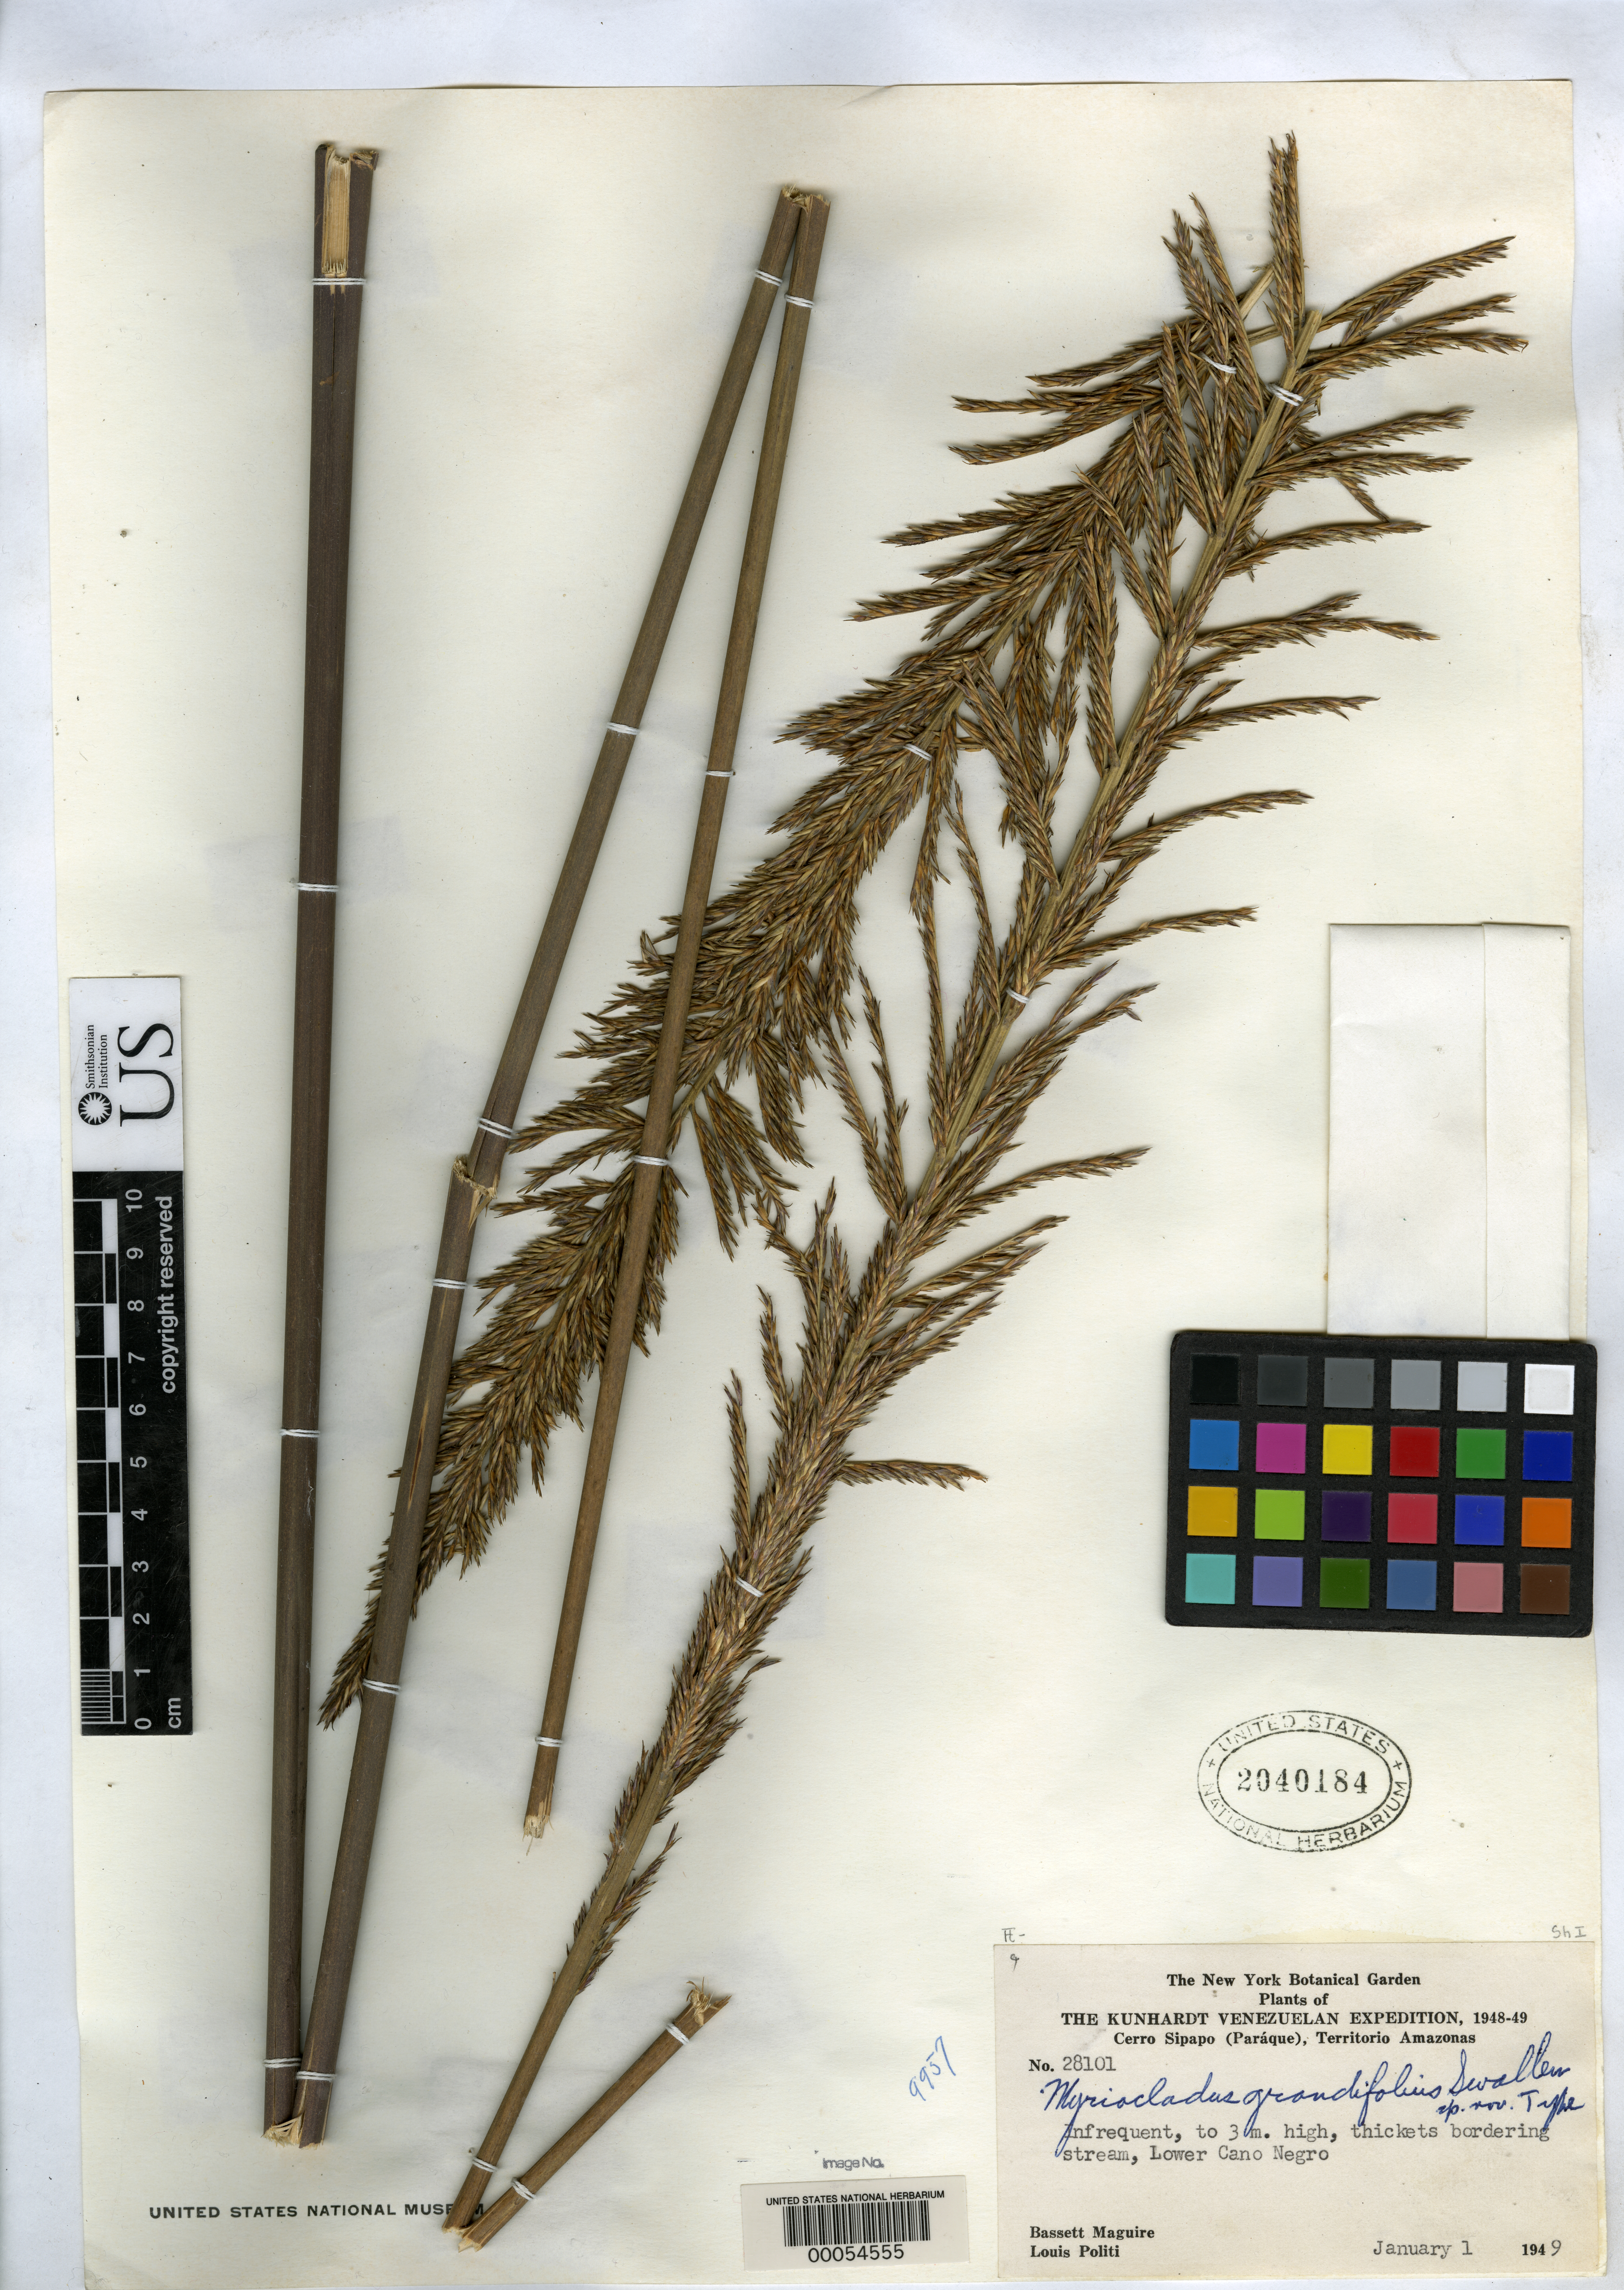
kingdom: Plantae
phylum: Tracheophyta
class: Liliopsida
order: Poales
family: Poaceae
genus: Myriocladus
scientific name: Myriocladus grandifolius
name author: Swallen in Maguire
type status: Holotype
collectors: B. Maguire & L. Politi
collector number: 28101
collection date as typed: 01 Jan 1949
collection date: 1949-01-01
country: Venezuela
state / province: Amazonas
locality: Cerro Sipapo, lower Cano Negro.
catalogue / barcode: US 2040184